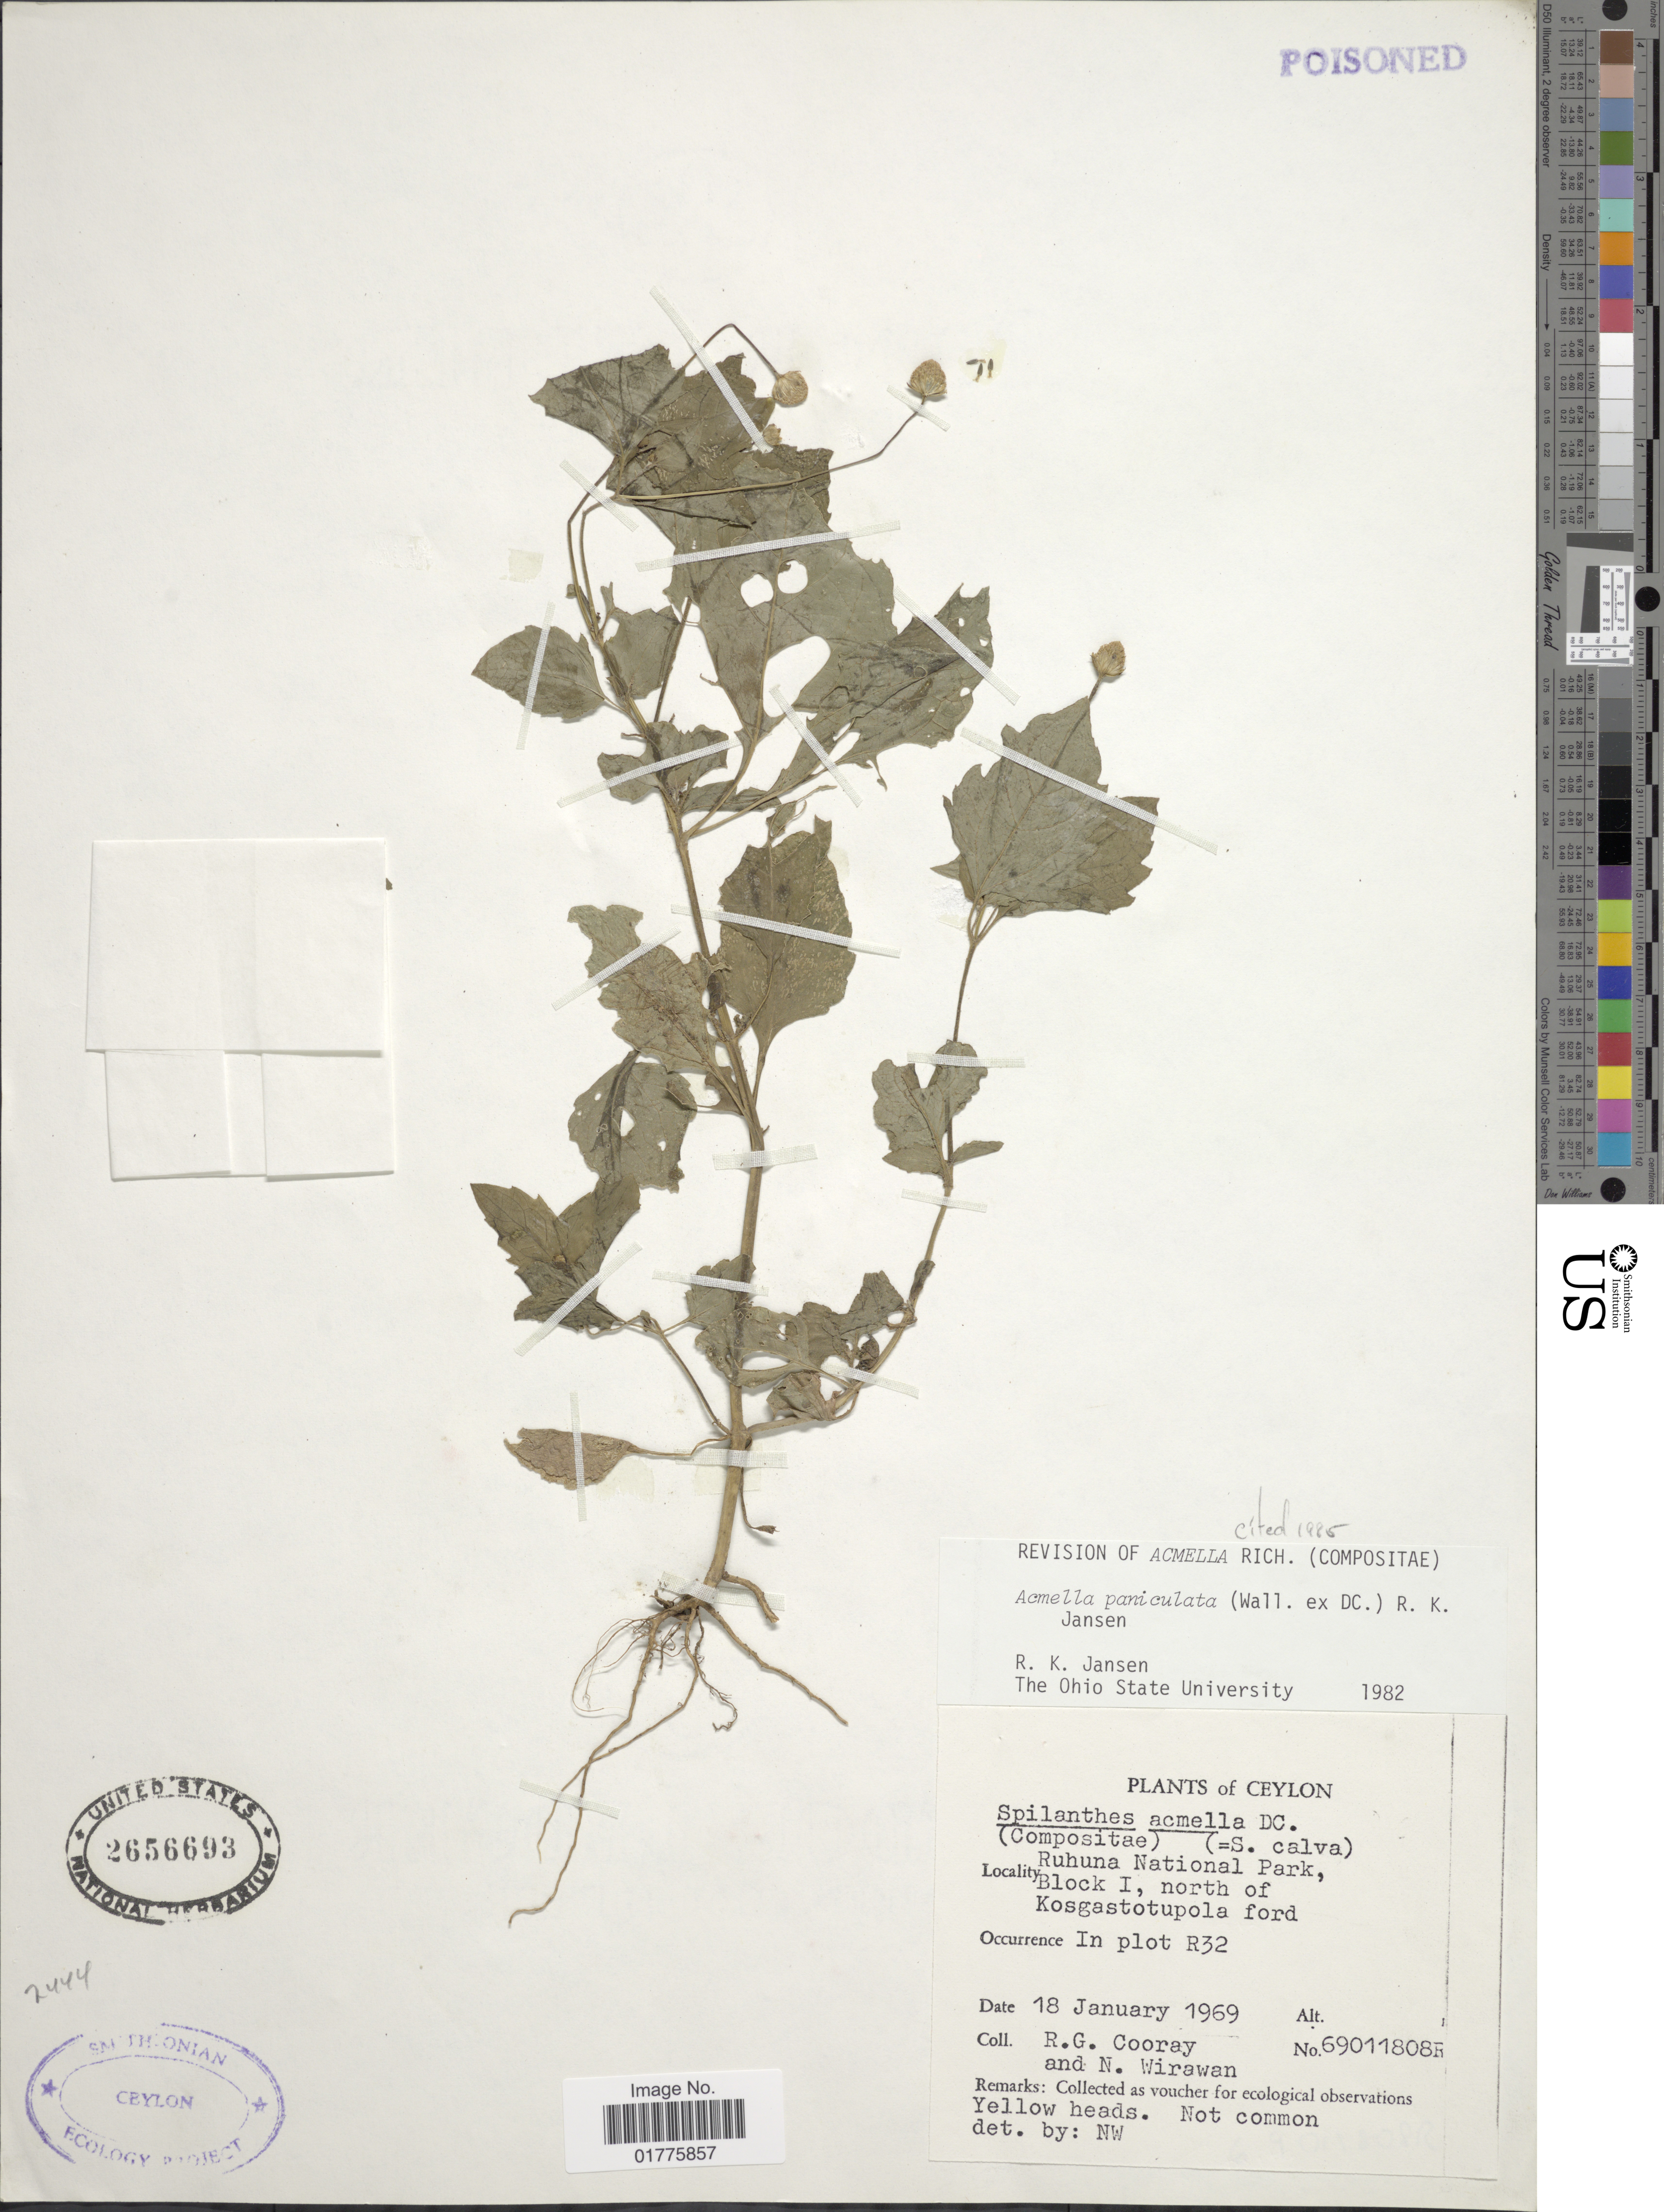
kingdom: Plantae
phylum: Tracheophyta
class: Magnoliopsida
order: Asterales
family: Asteraceae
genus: Acmella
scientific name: Acmella paniculata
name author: (Wall. ex DC.) R.K. Jansen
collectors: R. Cooray & N. Wirawan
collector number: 69011808R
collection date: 1969-01-18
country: Sri Lanka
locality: Block I, north of Kosgastotupola ford. In plot R32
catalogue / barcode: US 2656693